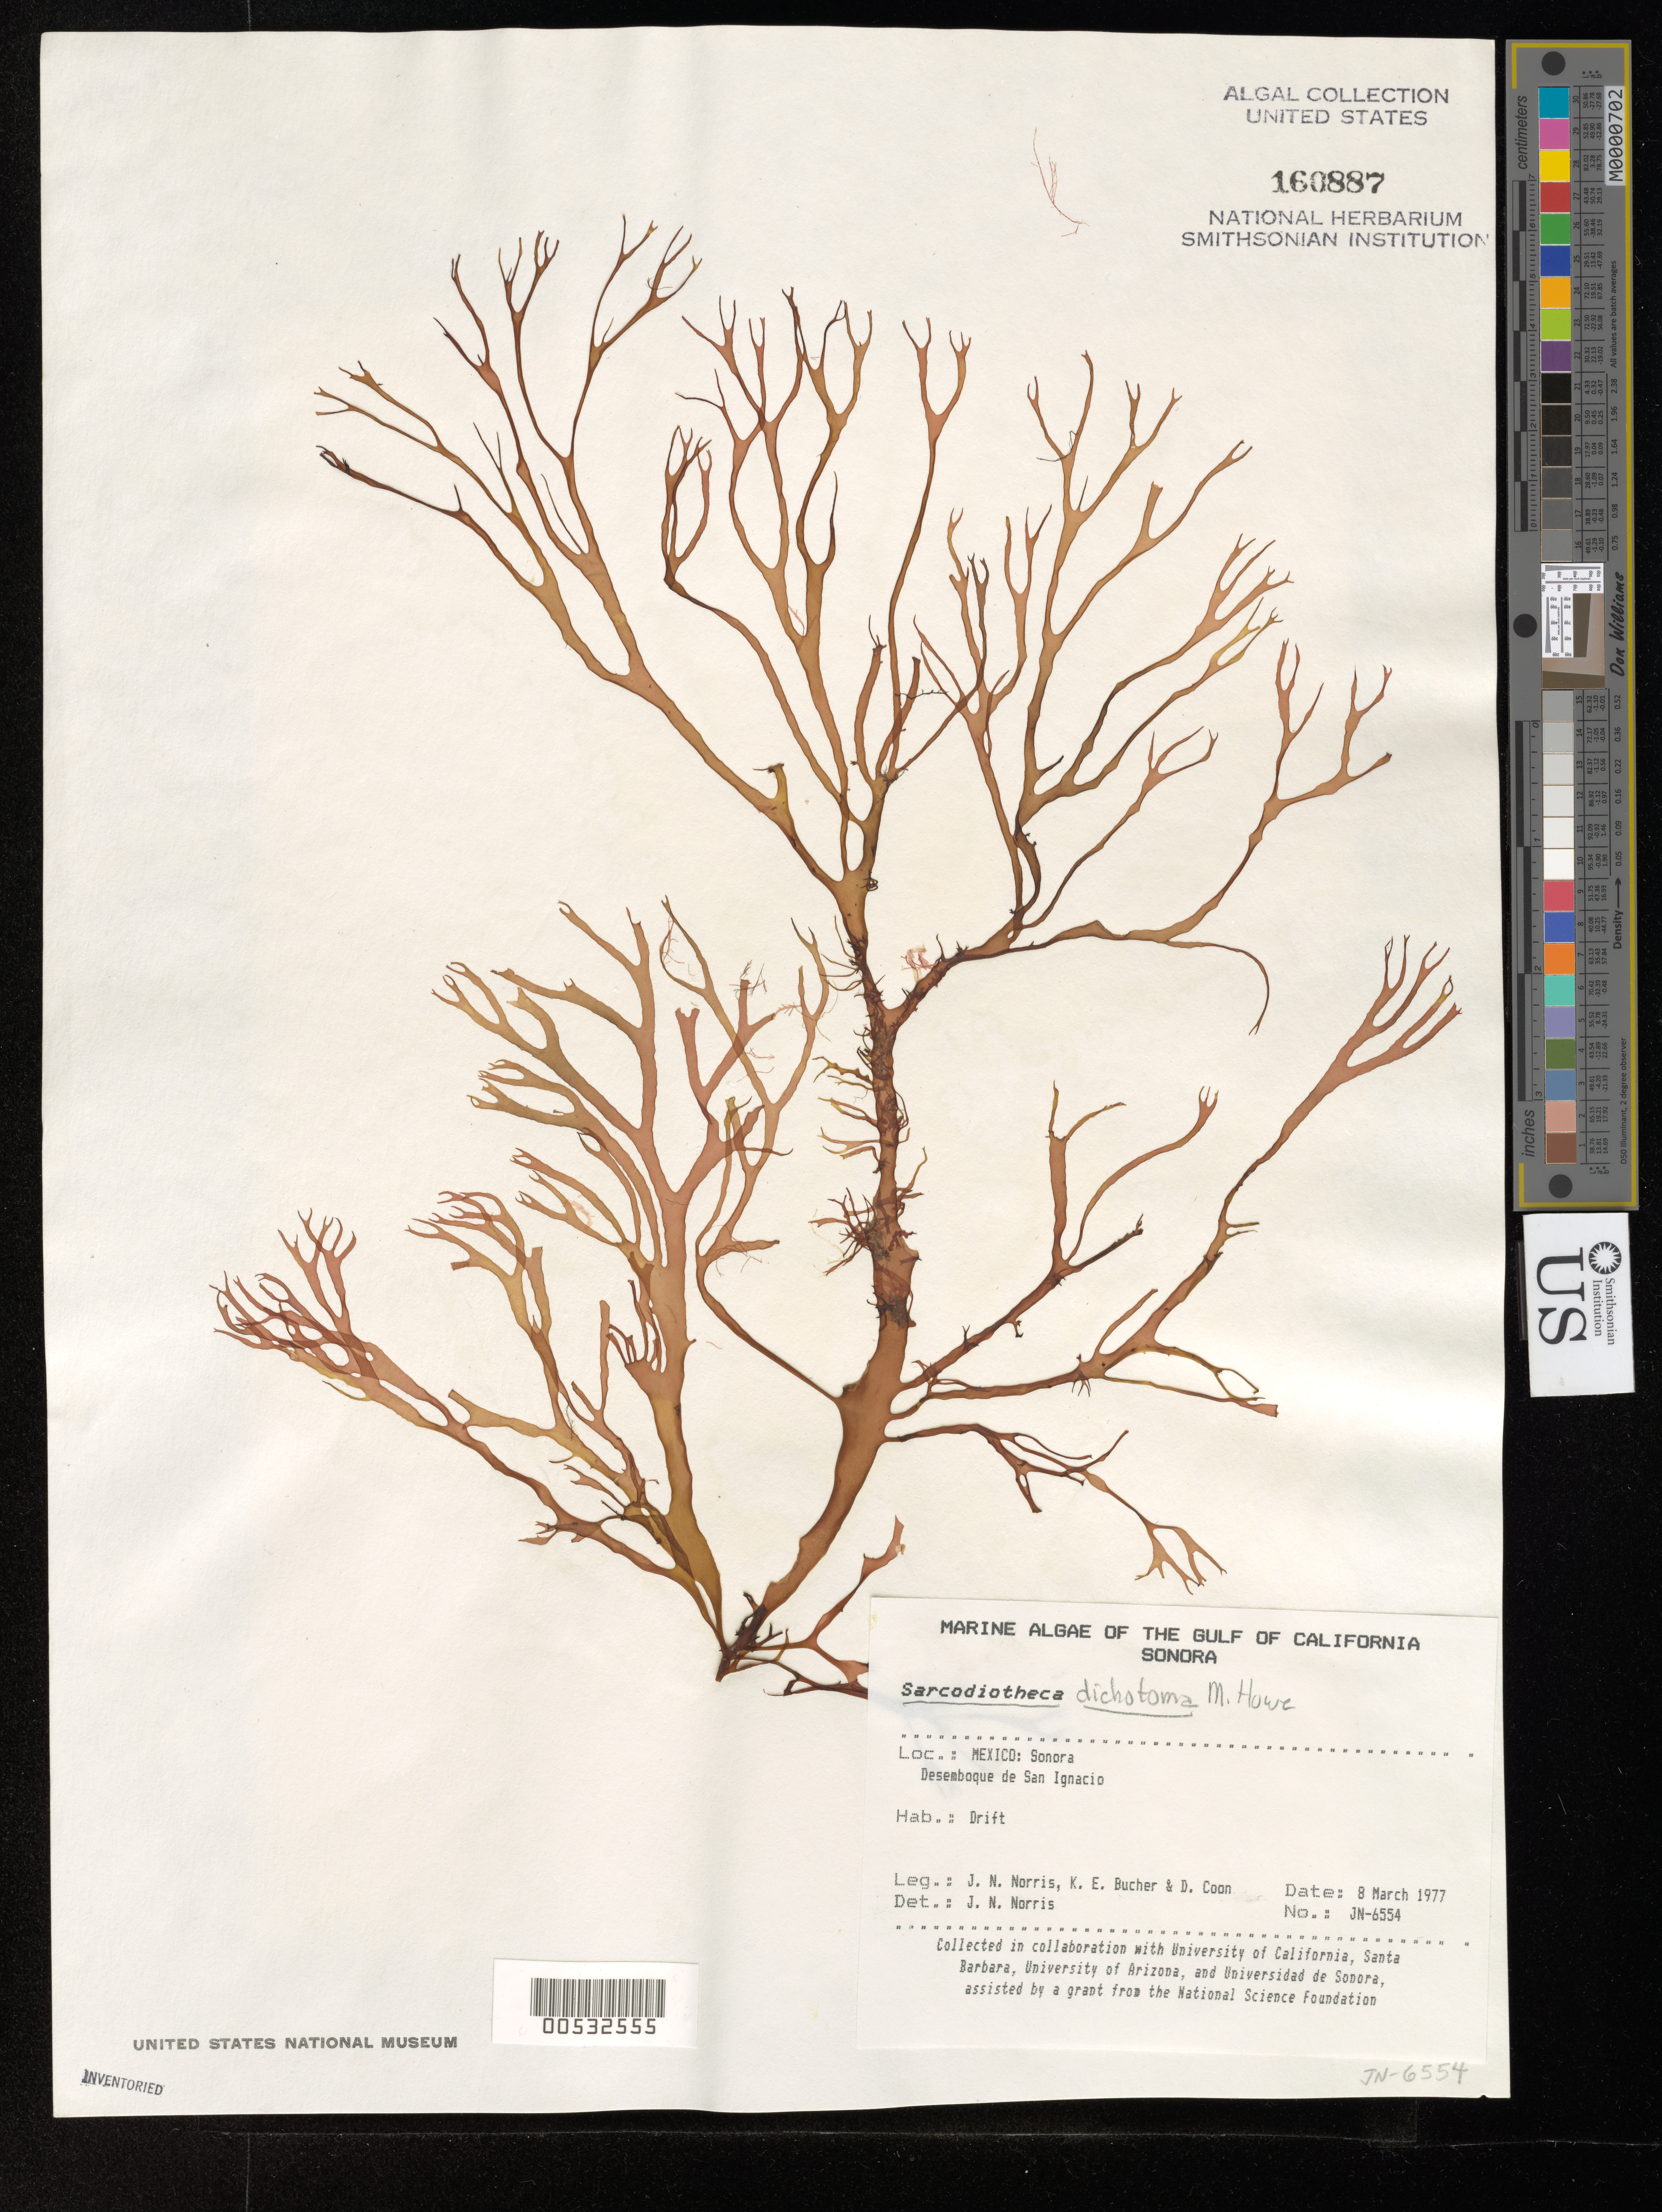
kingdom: Plantae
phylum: Rhodophyta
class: Florideophyceae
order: Gigartinales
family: Solieriaceae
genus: Sarcodiotheca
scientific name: Sarcodiotheca dichotoma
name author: (M. Howe) E.Y. Dawson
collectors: J. N. Norris, K. E. Bucher & D. Coon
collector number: JN-6554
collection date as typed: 08 Mar 1977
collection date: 1977-03-08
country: Mexico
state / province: Sonora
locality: Desemboque de San Ignacio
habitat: Drift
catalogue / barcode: US 160887